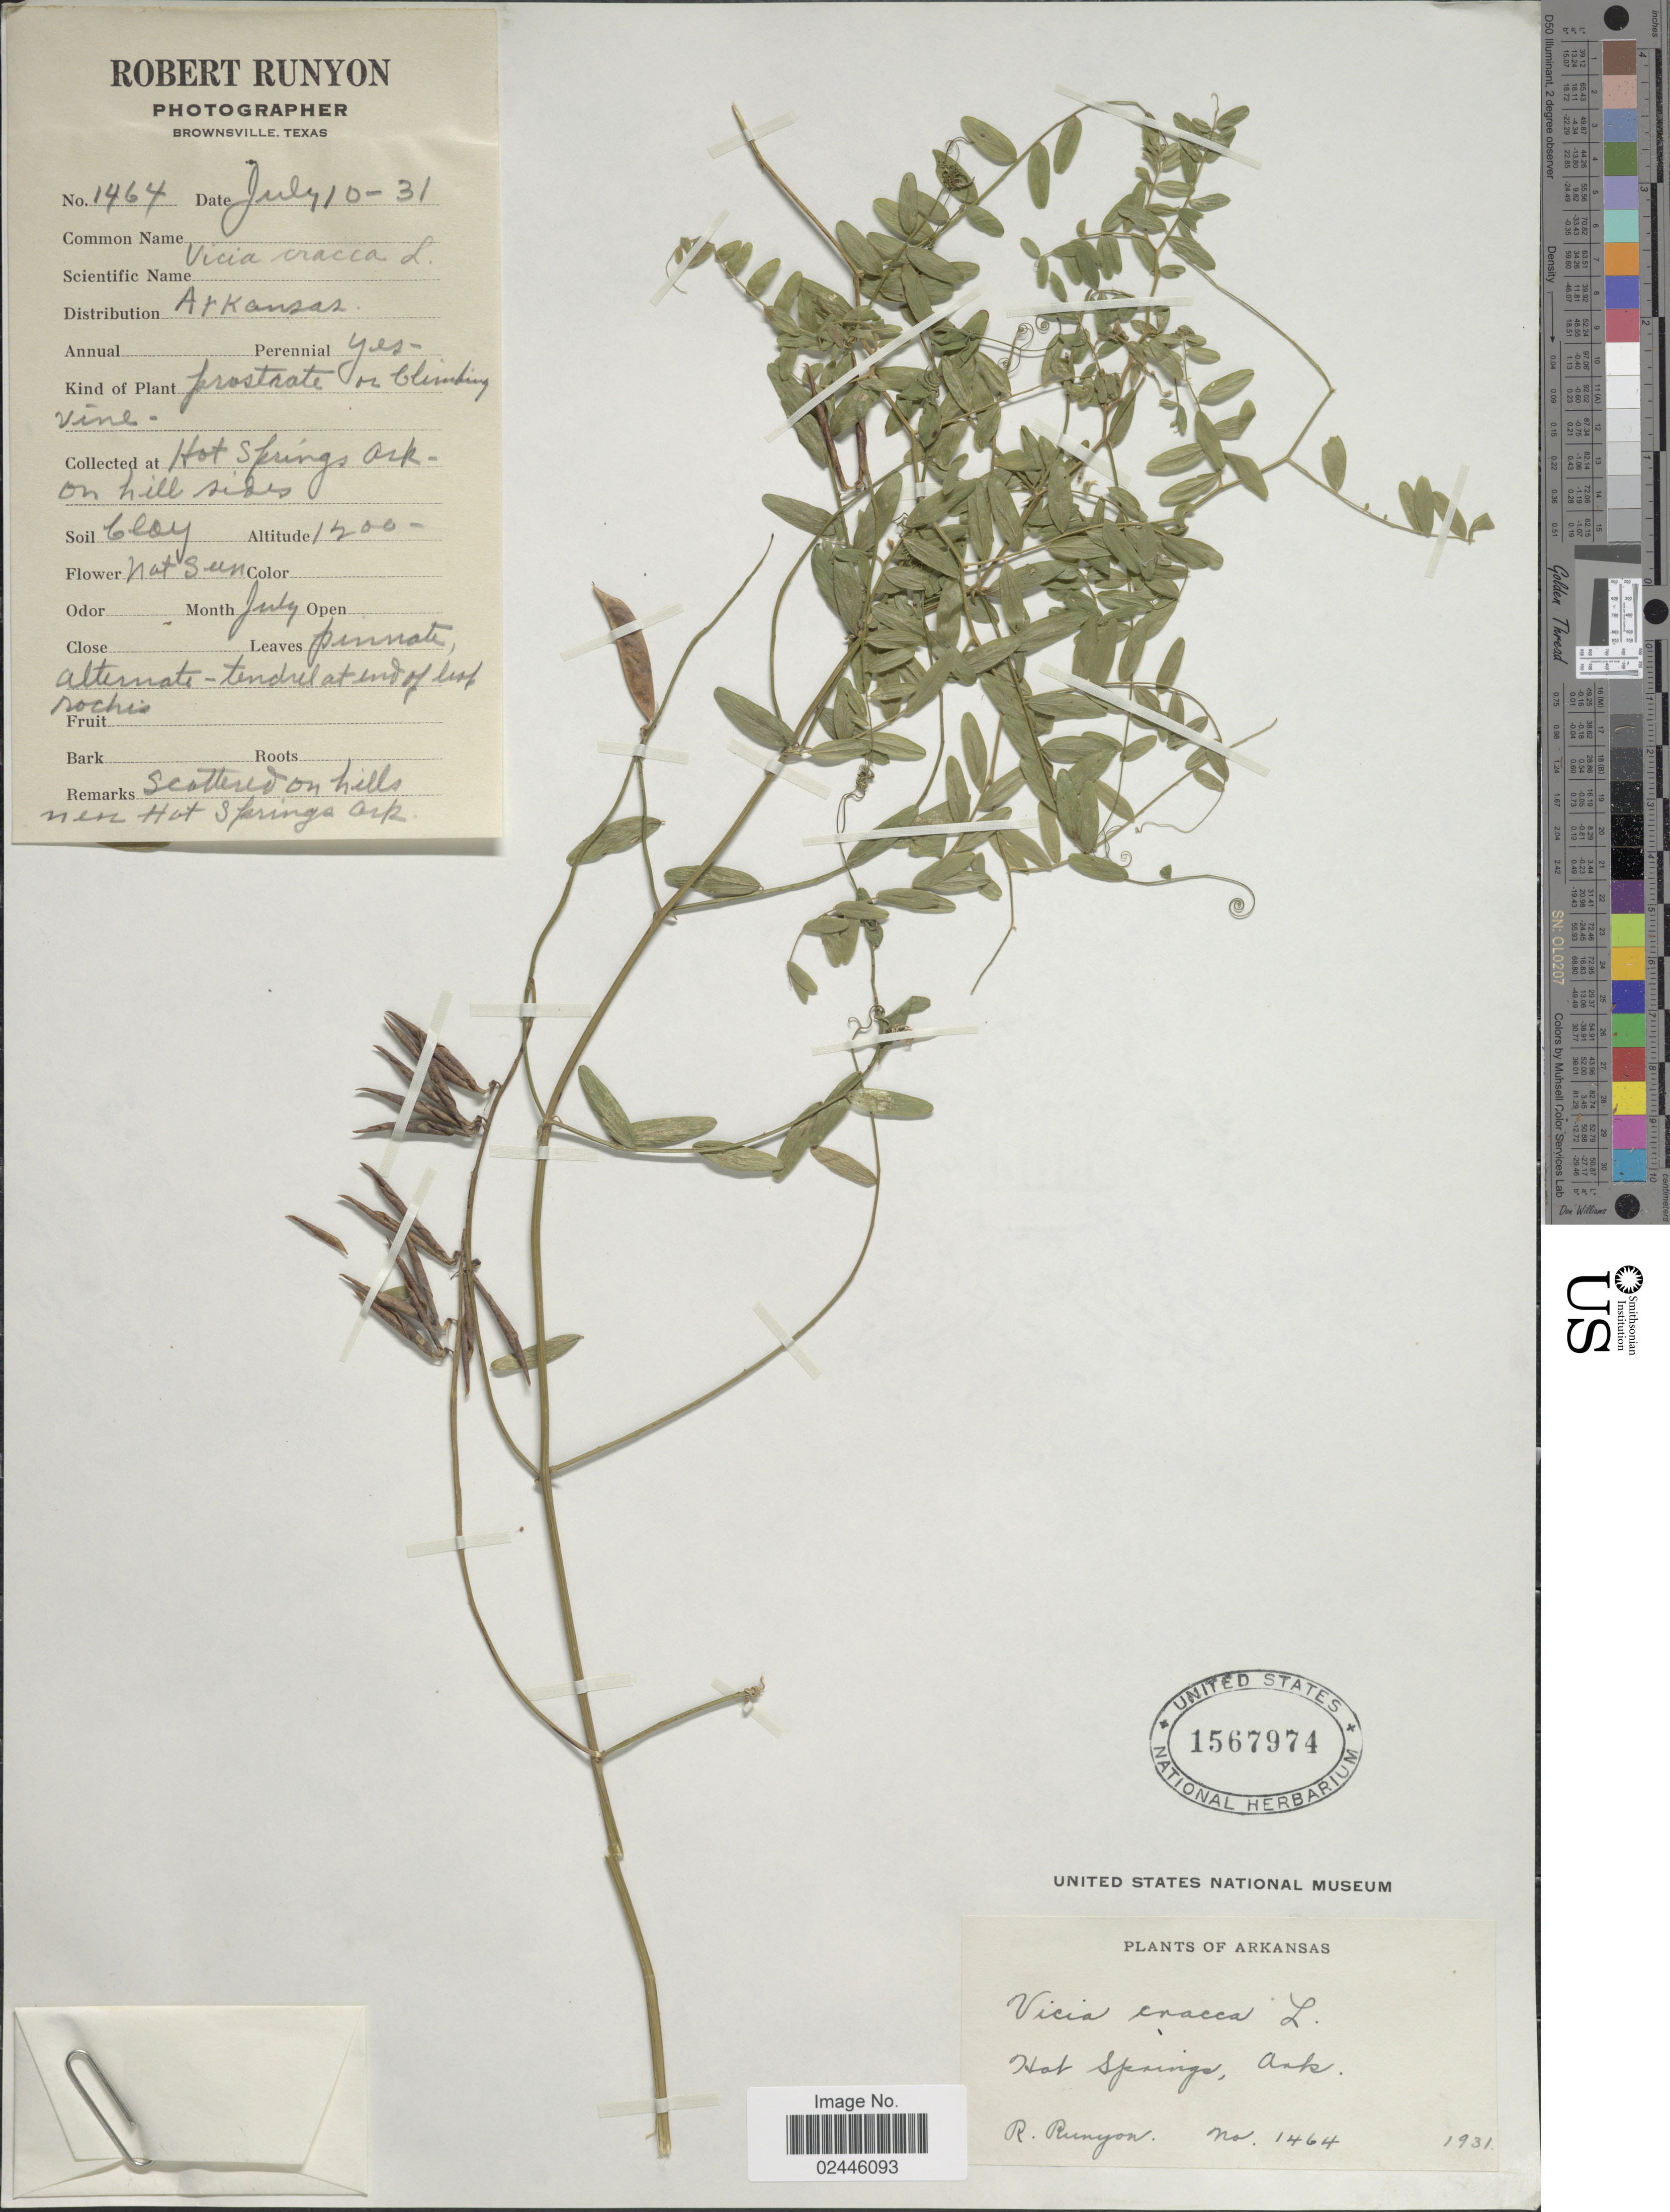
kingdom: Plantae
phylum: Tracheophyta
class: Magnoliopsida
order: Fabales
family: Fabaceae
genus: Vicia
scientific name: Vicia cracca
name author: L.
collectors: R. Runyon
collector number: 1464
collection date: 1931-07-10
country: United States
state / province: Arkansas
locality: Hot Springs, on hill sides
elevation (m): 366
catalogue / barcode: US 1567974